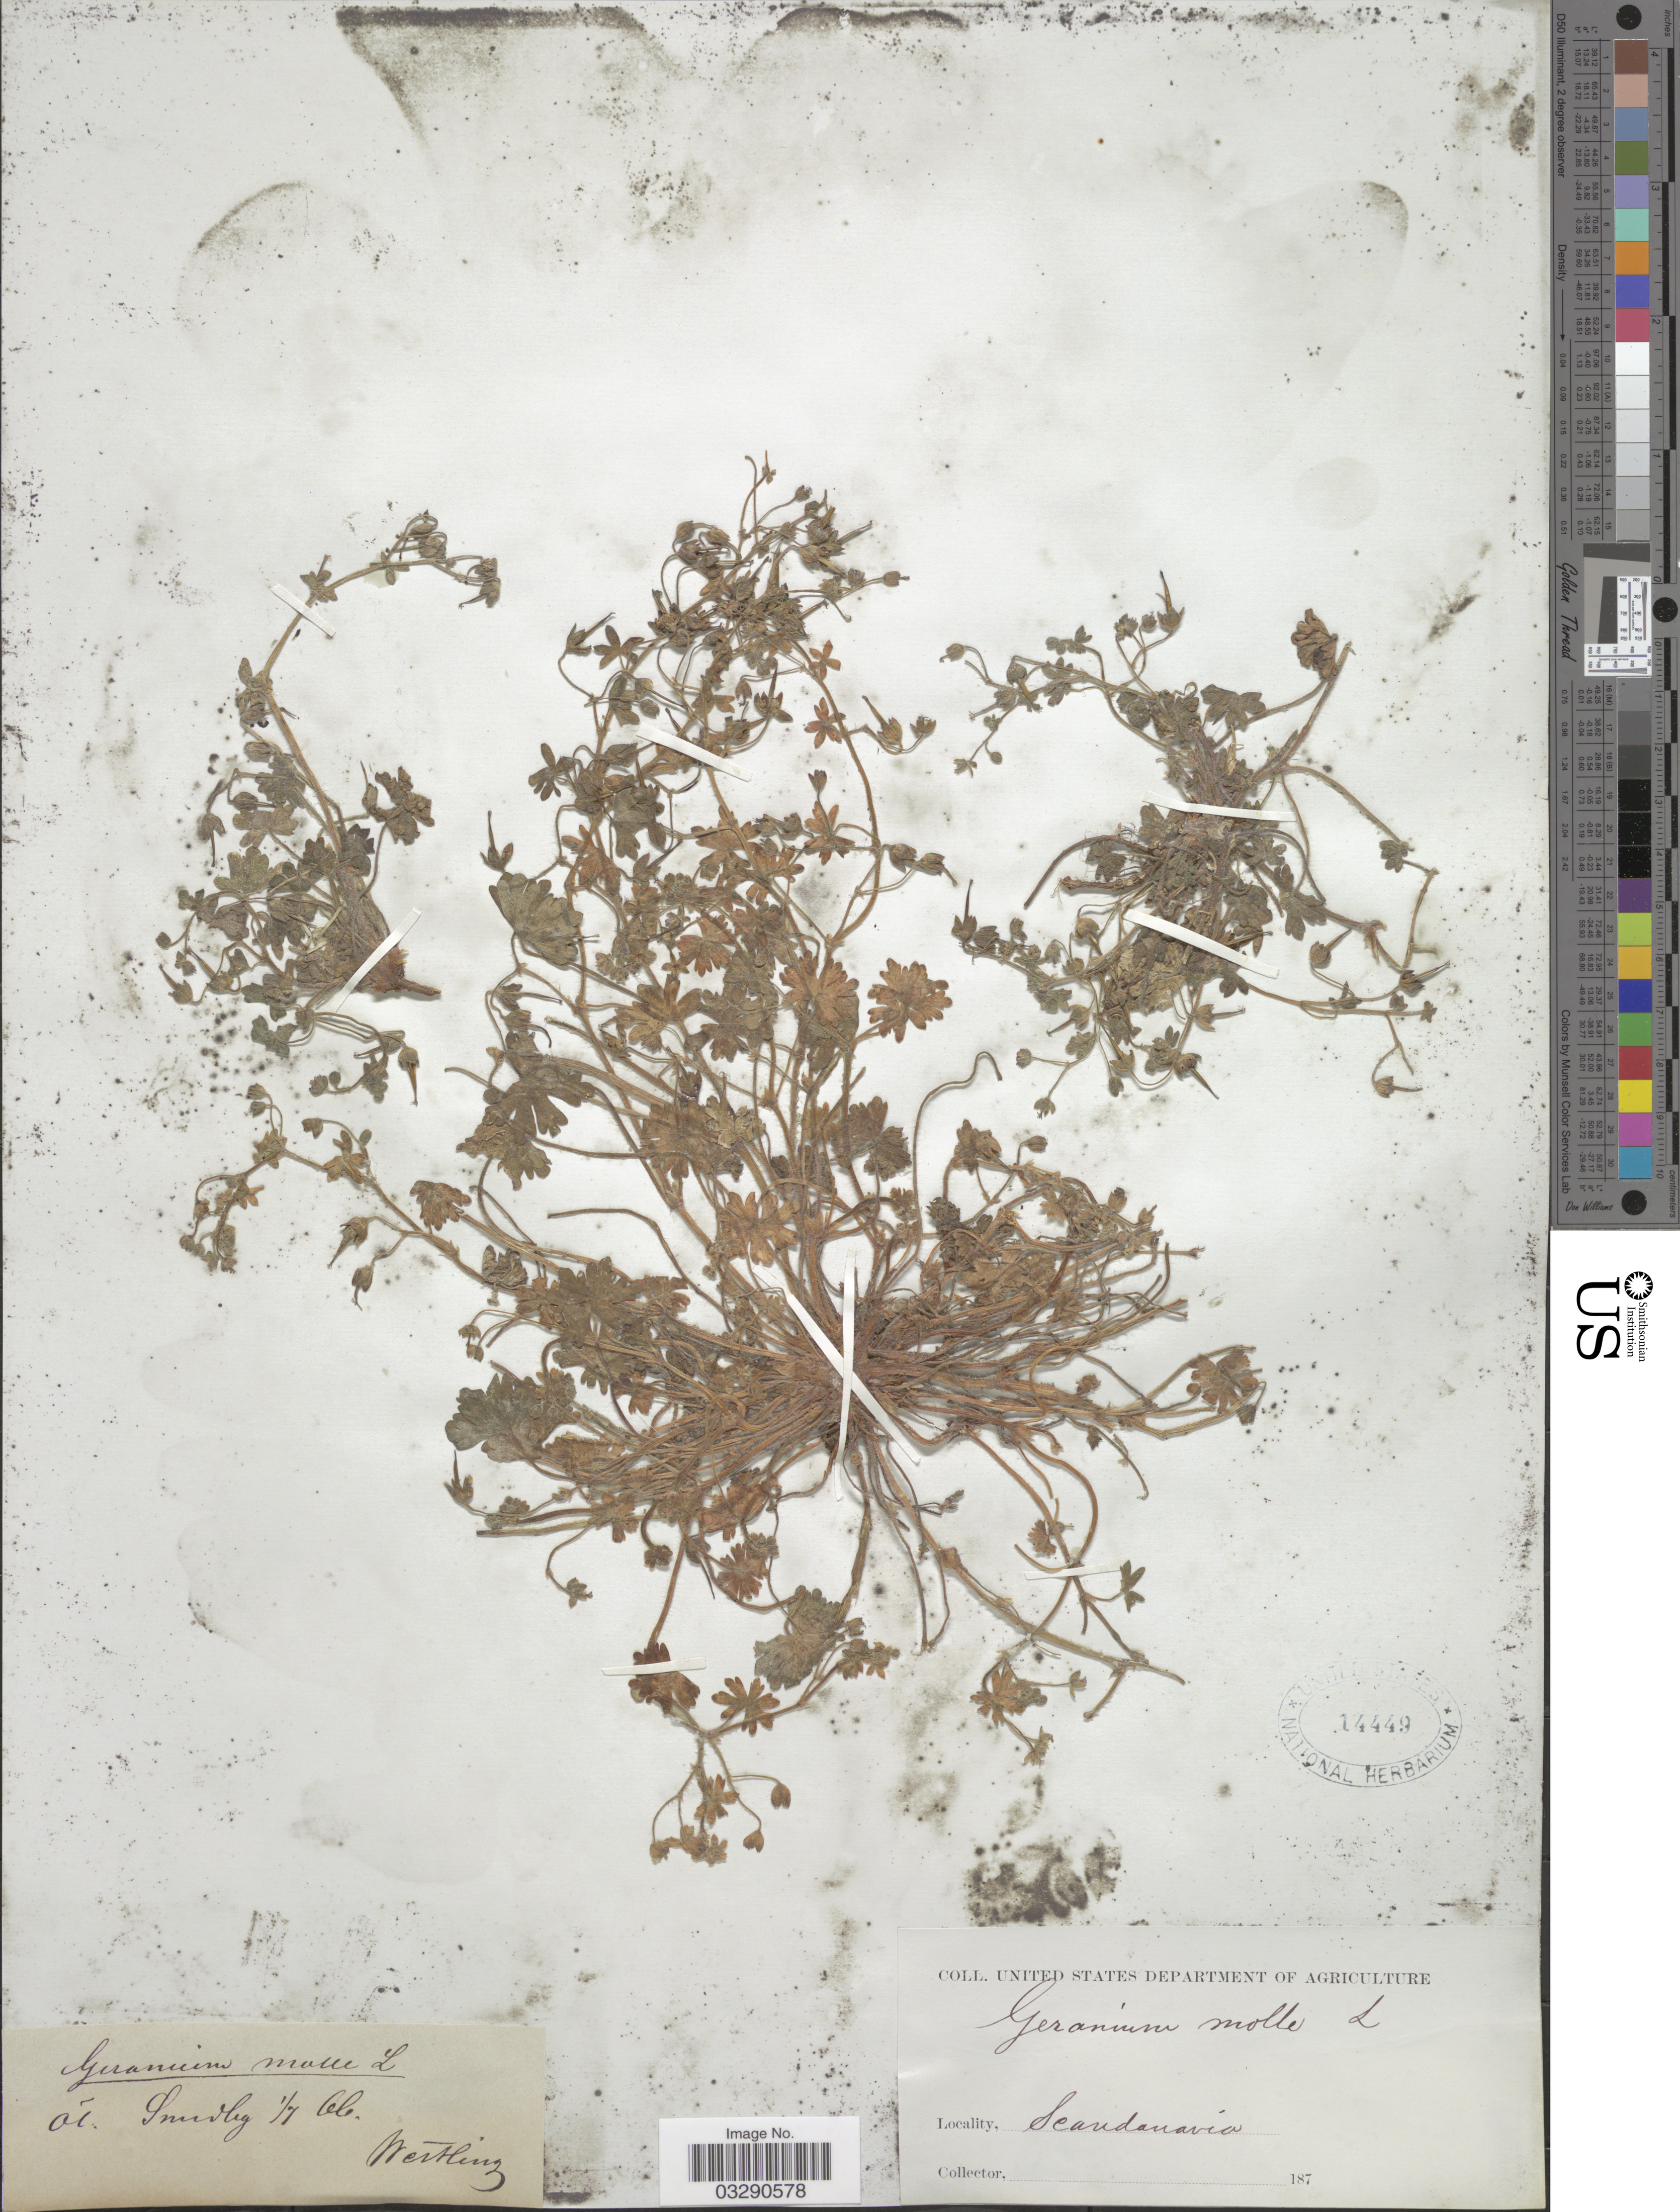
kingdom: Plantae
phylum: Tracheophyta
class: Magnoliopsida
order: Geraniales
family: Geraniaceae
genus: Geranium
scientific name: Geranium molle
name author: L.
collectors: Wertling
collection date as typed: Transcribed d/m/y: 1/7/66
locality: Scandinavia. Ol. Snudleg. [interpreted]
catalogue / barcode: US 14449